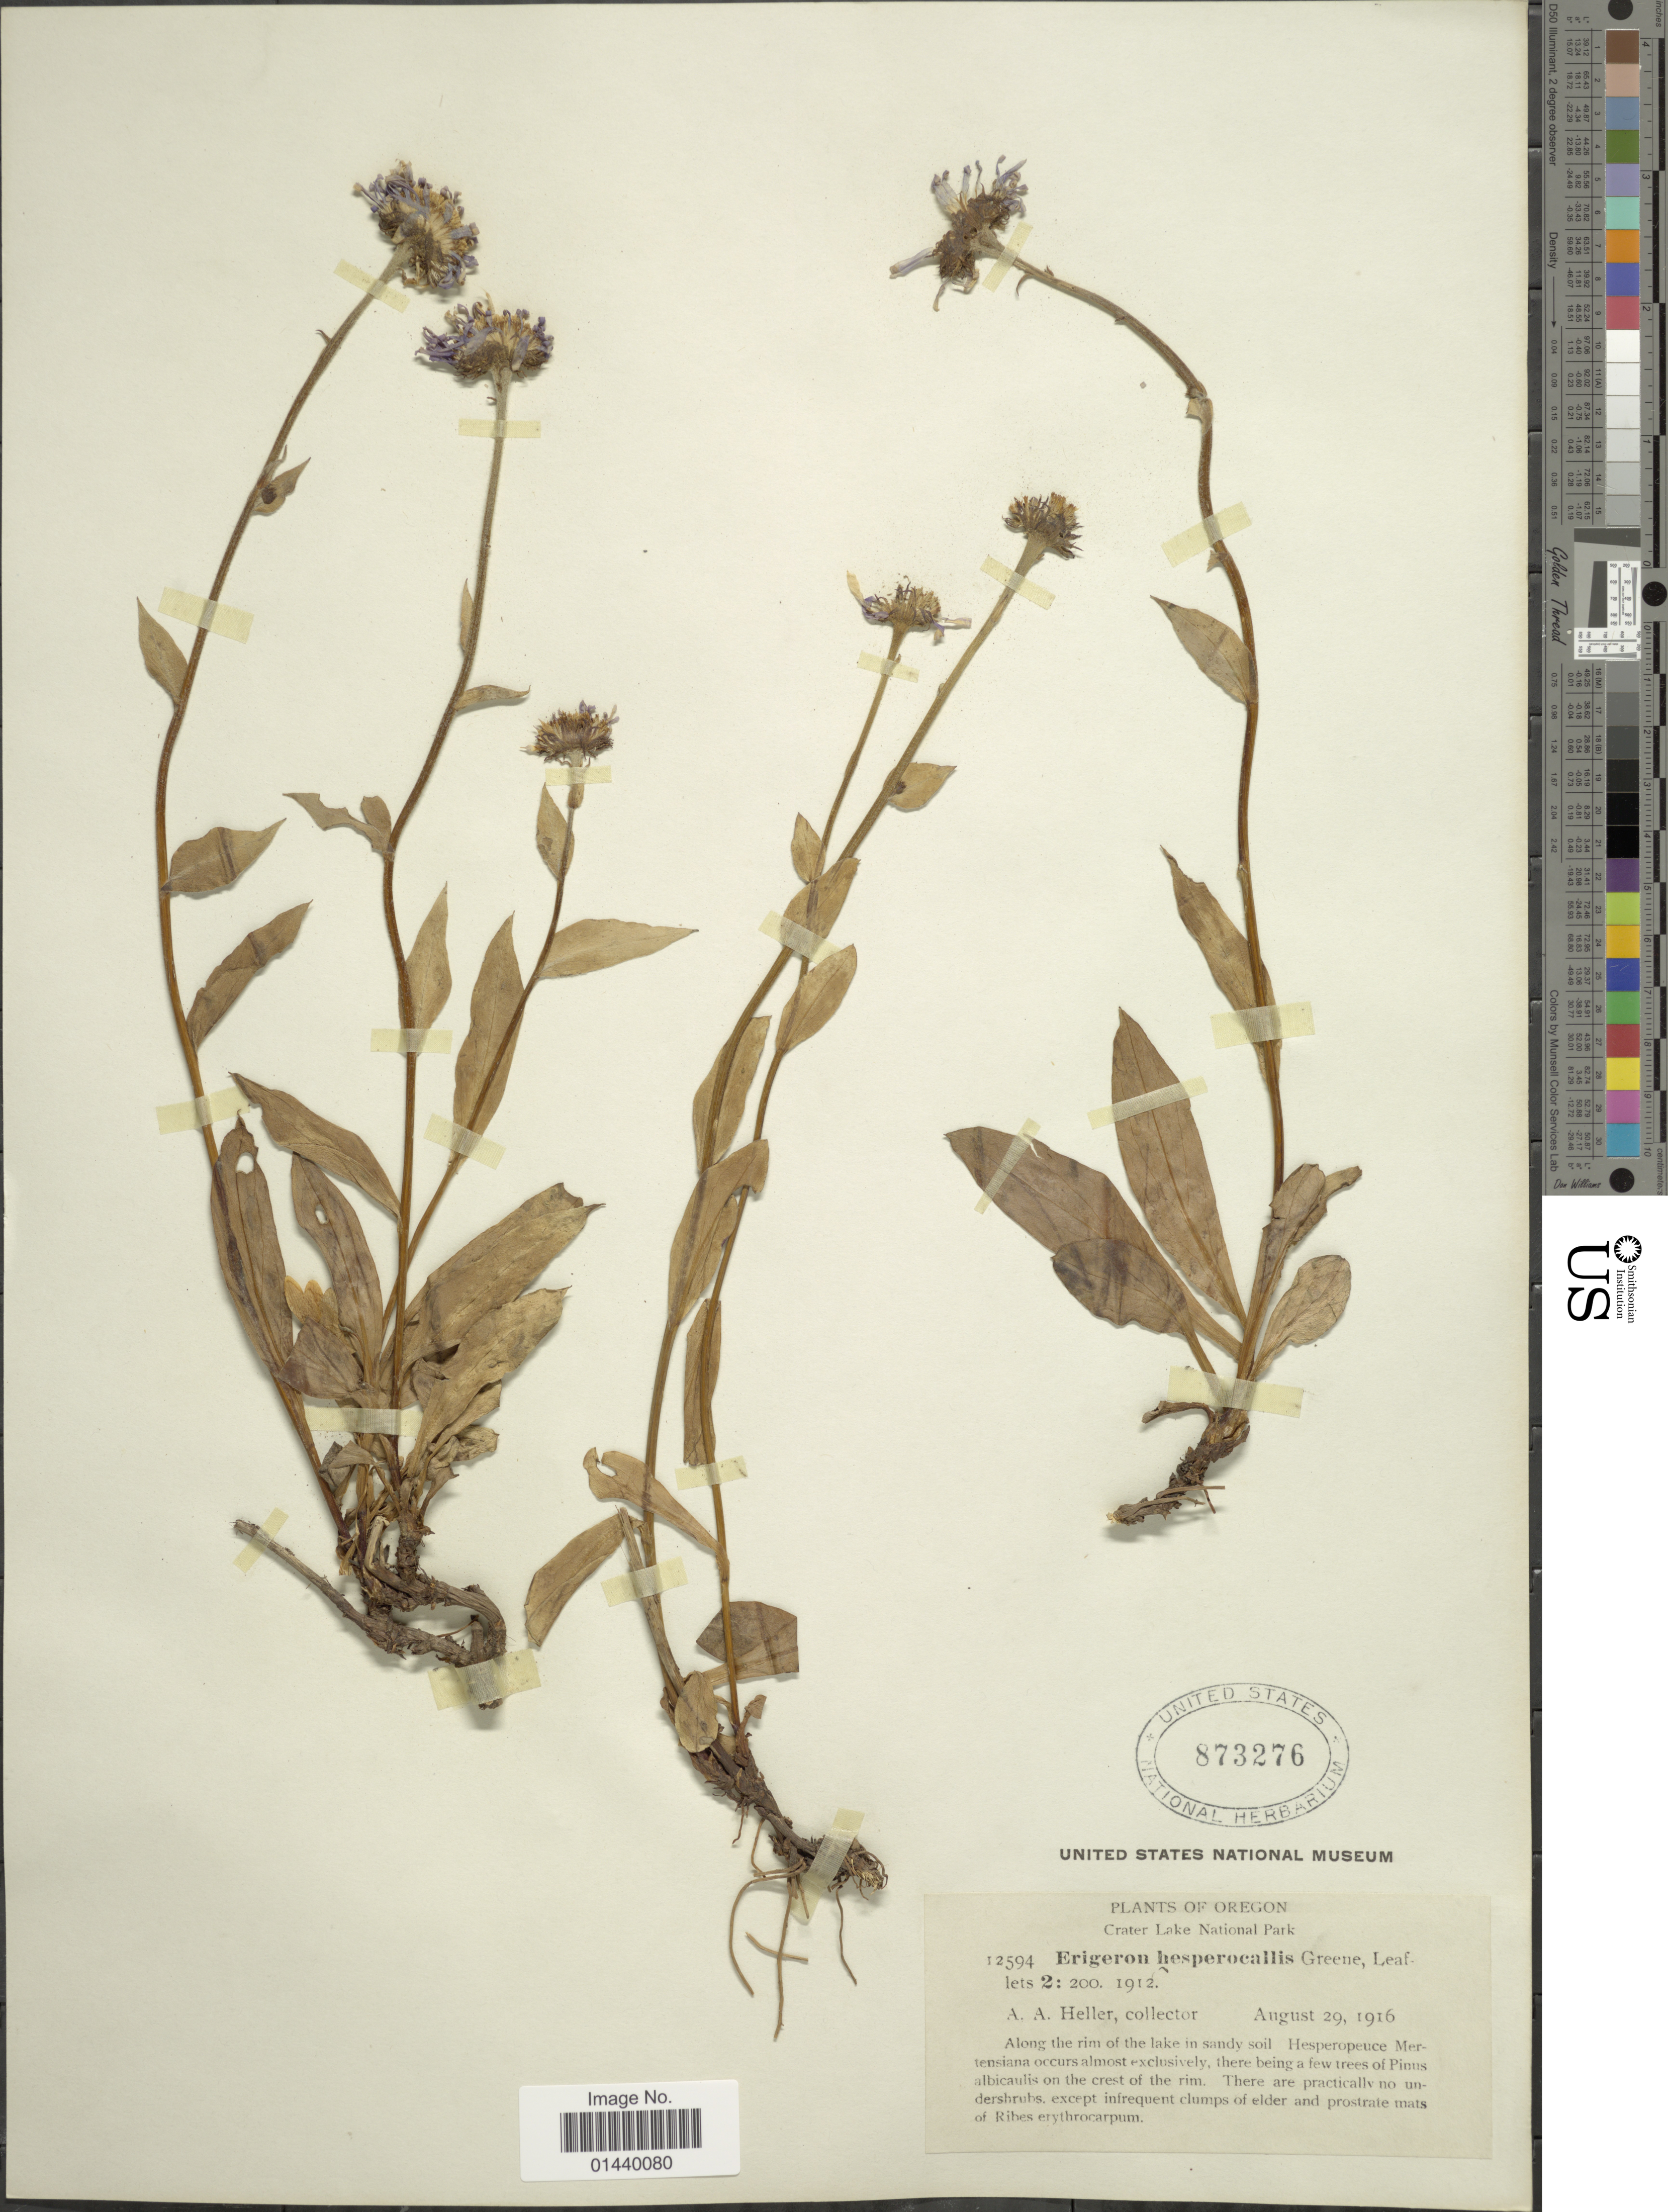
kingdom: Plantae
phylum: Tracheophyta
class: Magnoliopsida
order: Asterales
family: Asteraceae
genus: Erigeron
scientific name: Erigeron salsuginosus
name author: (Richardson ex R. Br.) A. Gray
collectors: A. A. Heller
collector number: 12594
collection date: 1916-08-29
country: United States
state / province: Oregon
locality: Crater Lake National Park. Along the rim of the lake in sandy soil.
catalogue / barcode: US 873276